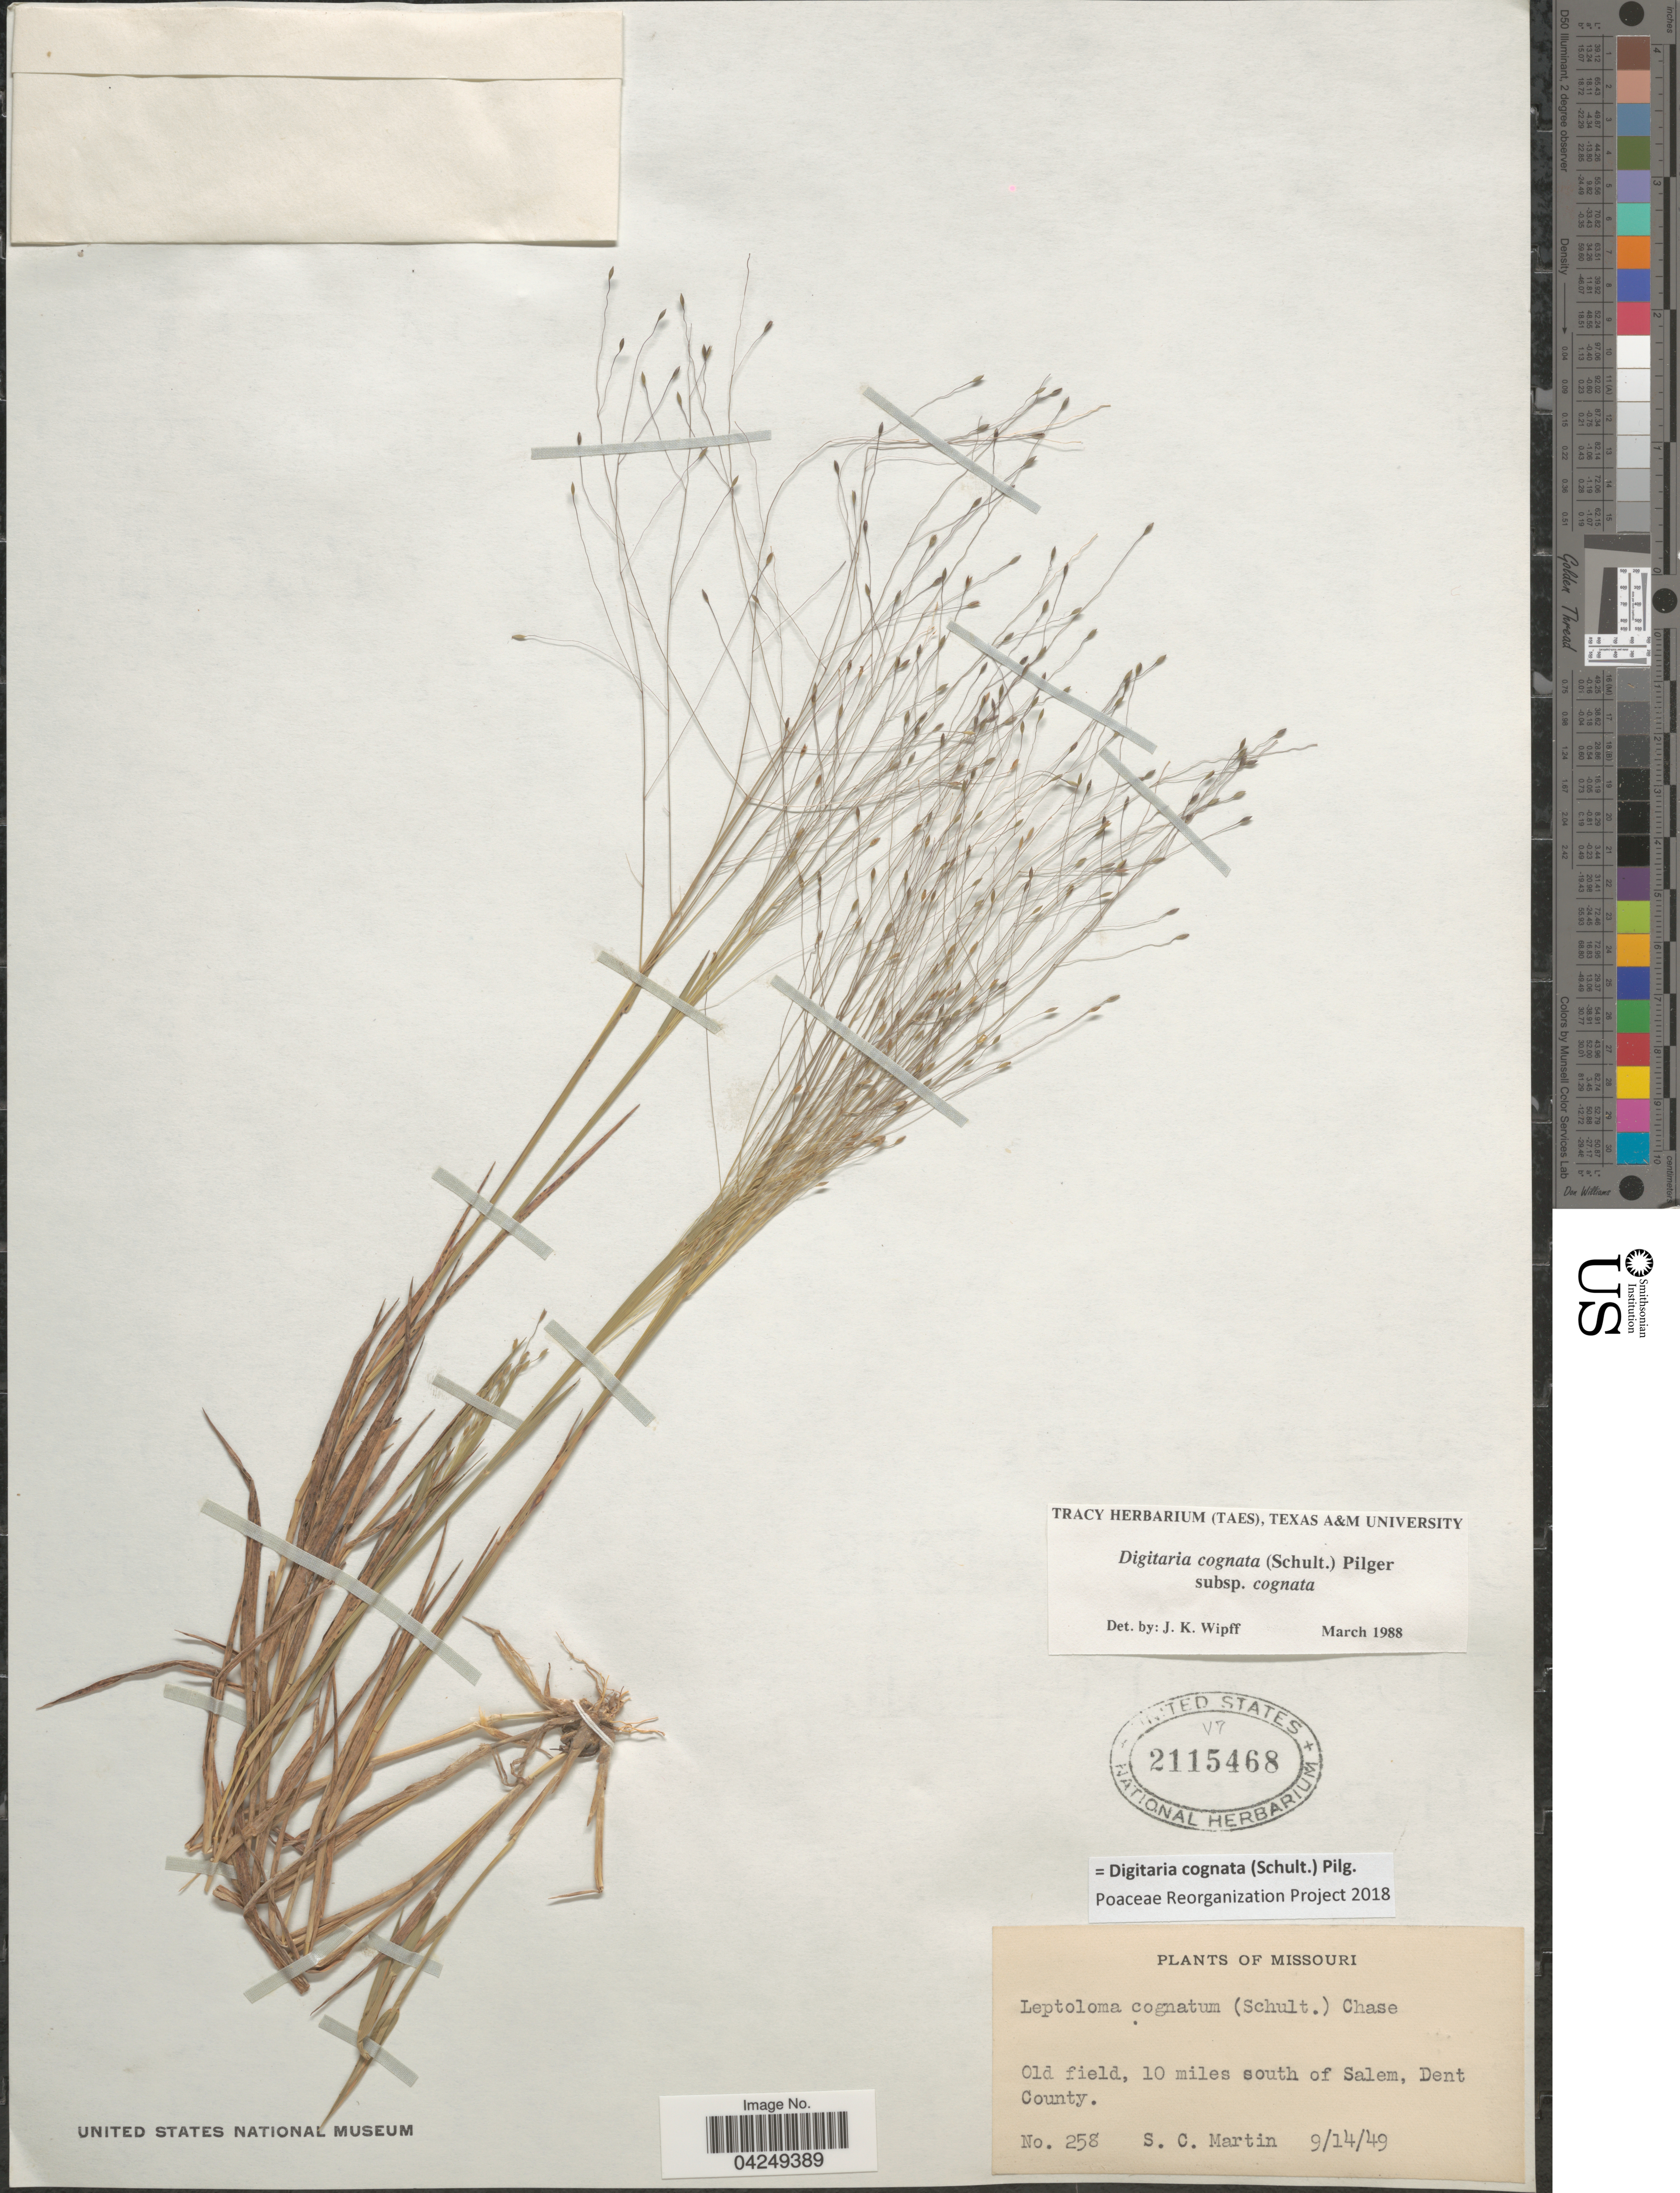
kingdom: Plantae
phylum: Tracheophyta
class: Liliopsida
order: Poales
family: Poaceae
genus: Digitaria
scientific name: Digitaria cognata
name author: (Scult.) Pilg.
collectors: S. C. Martin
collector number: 258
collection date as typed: Transcribed d/m/y: 14/9/49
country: United States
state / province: Missouri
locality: Old field, 10 miles south of Salem, Dent County.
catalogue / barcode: US 2115468